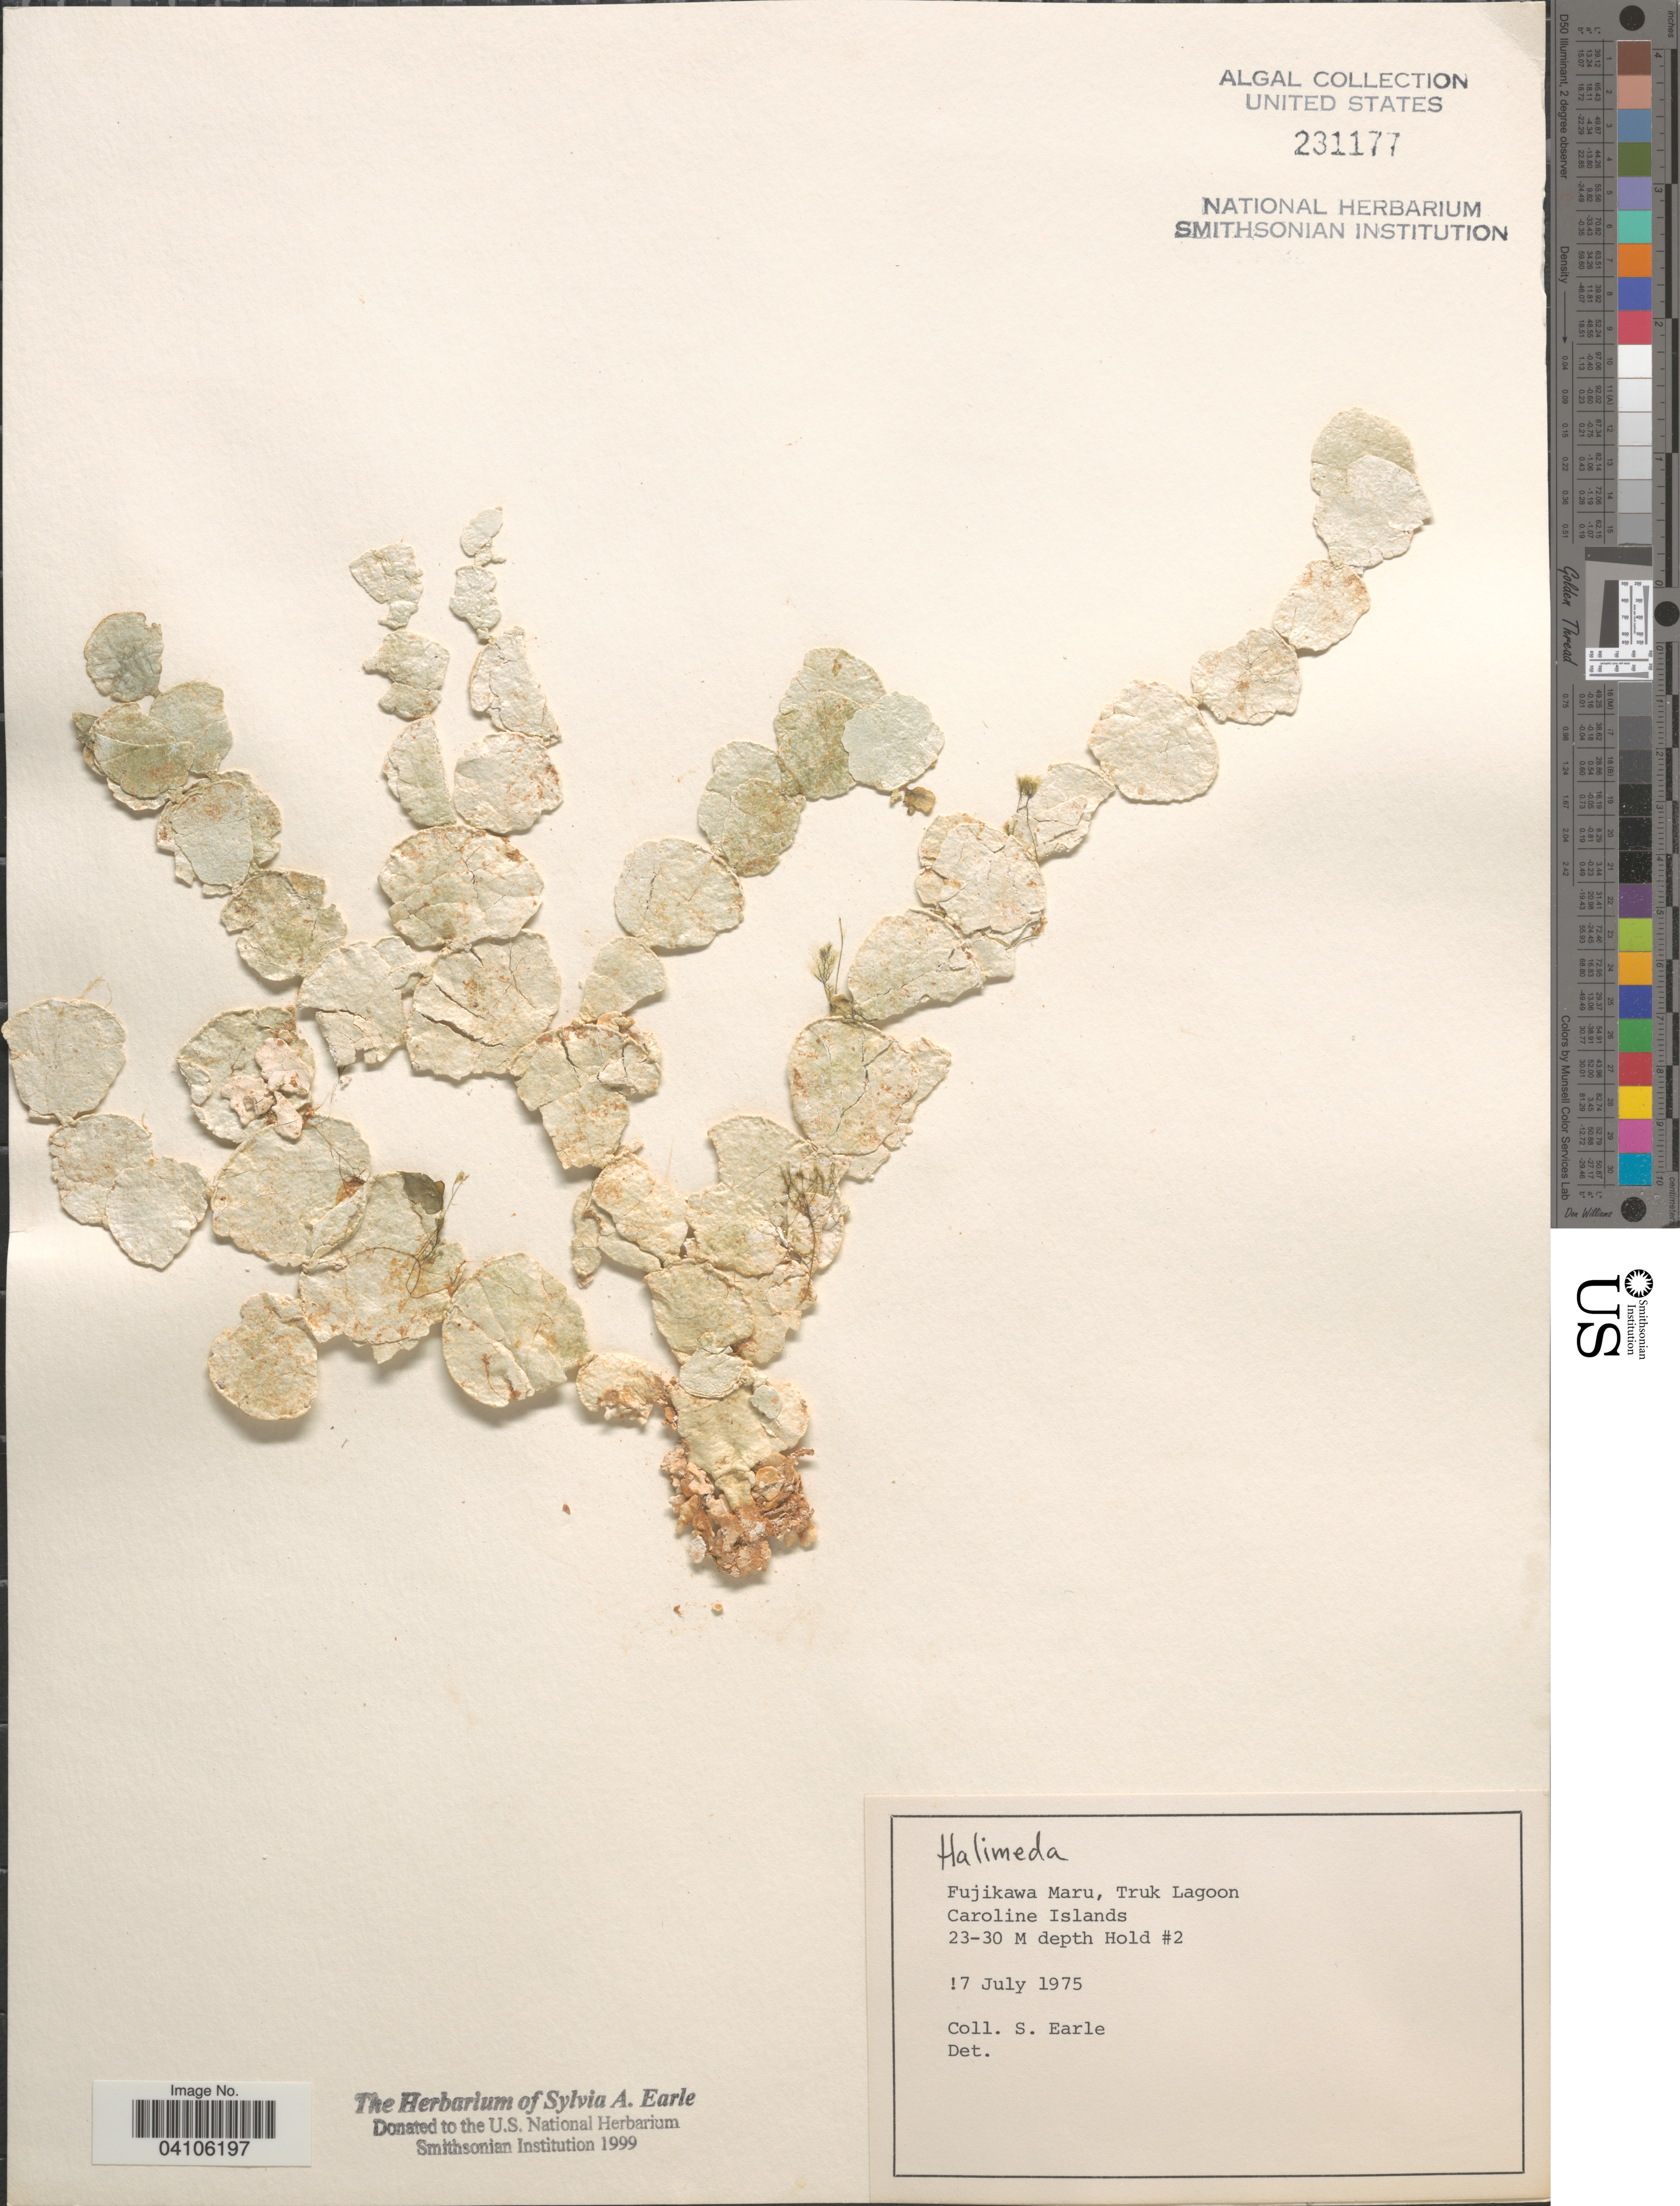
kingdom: Plantae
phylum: Chlorophyta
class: Ulvophyceae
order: Bryopsidales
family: Halimedaceae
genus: Halimeda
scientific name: Halimeda sp.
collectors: S. A. Earle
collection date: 1975-07-07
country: Micronesia, Federated States of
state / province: Truk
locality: Fujikawa Maru, Truk Lagoon. Caroline Islands. Holds #2.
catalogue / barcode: US 231177